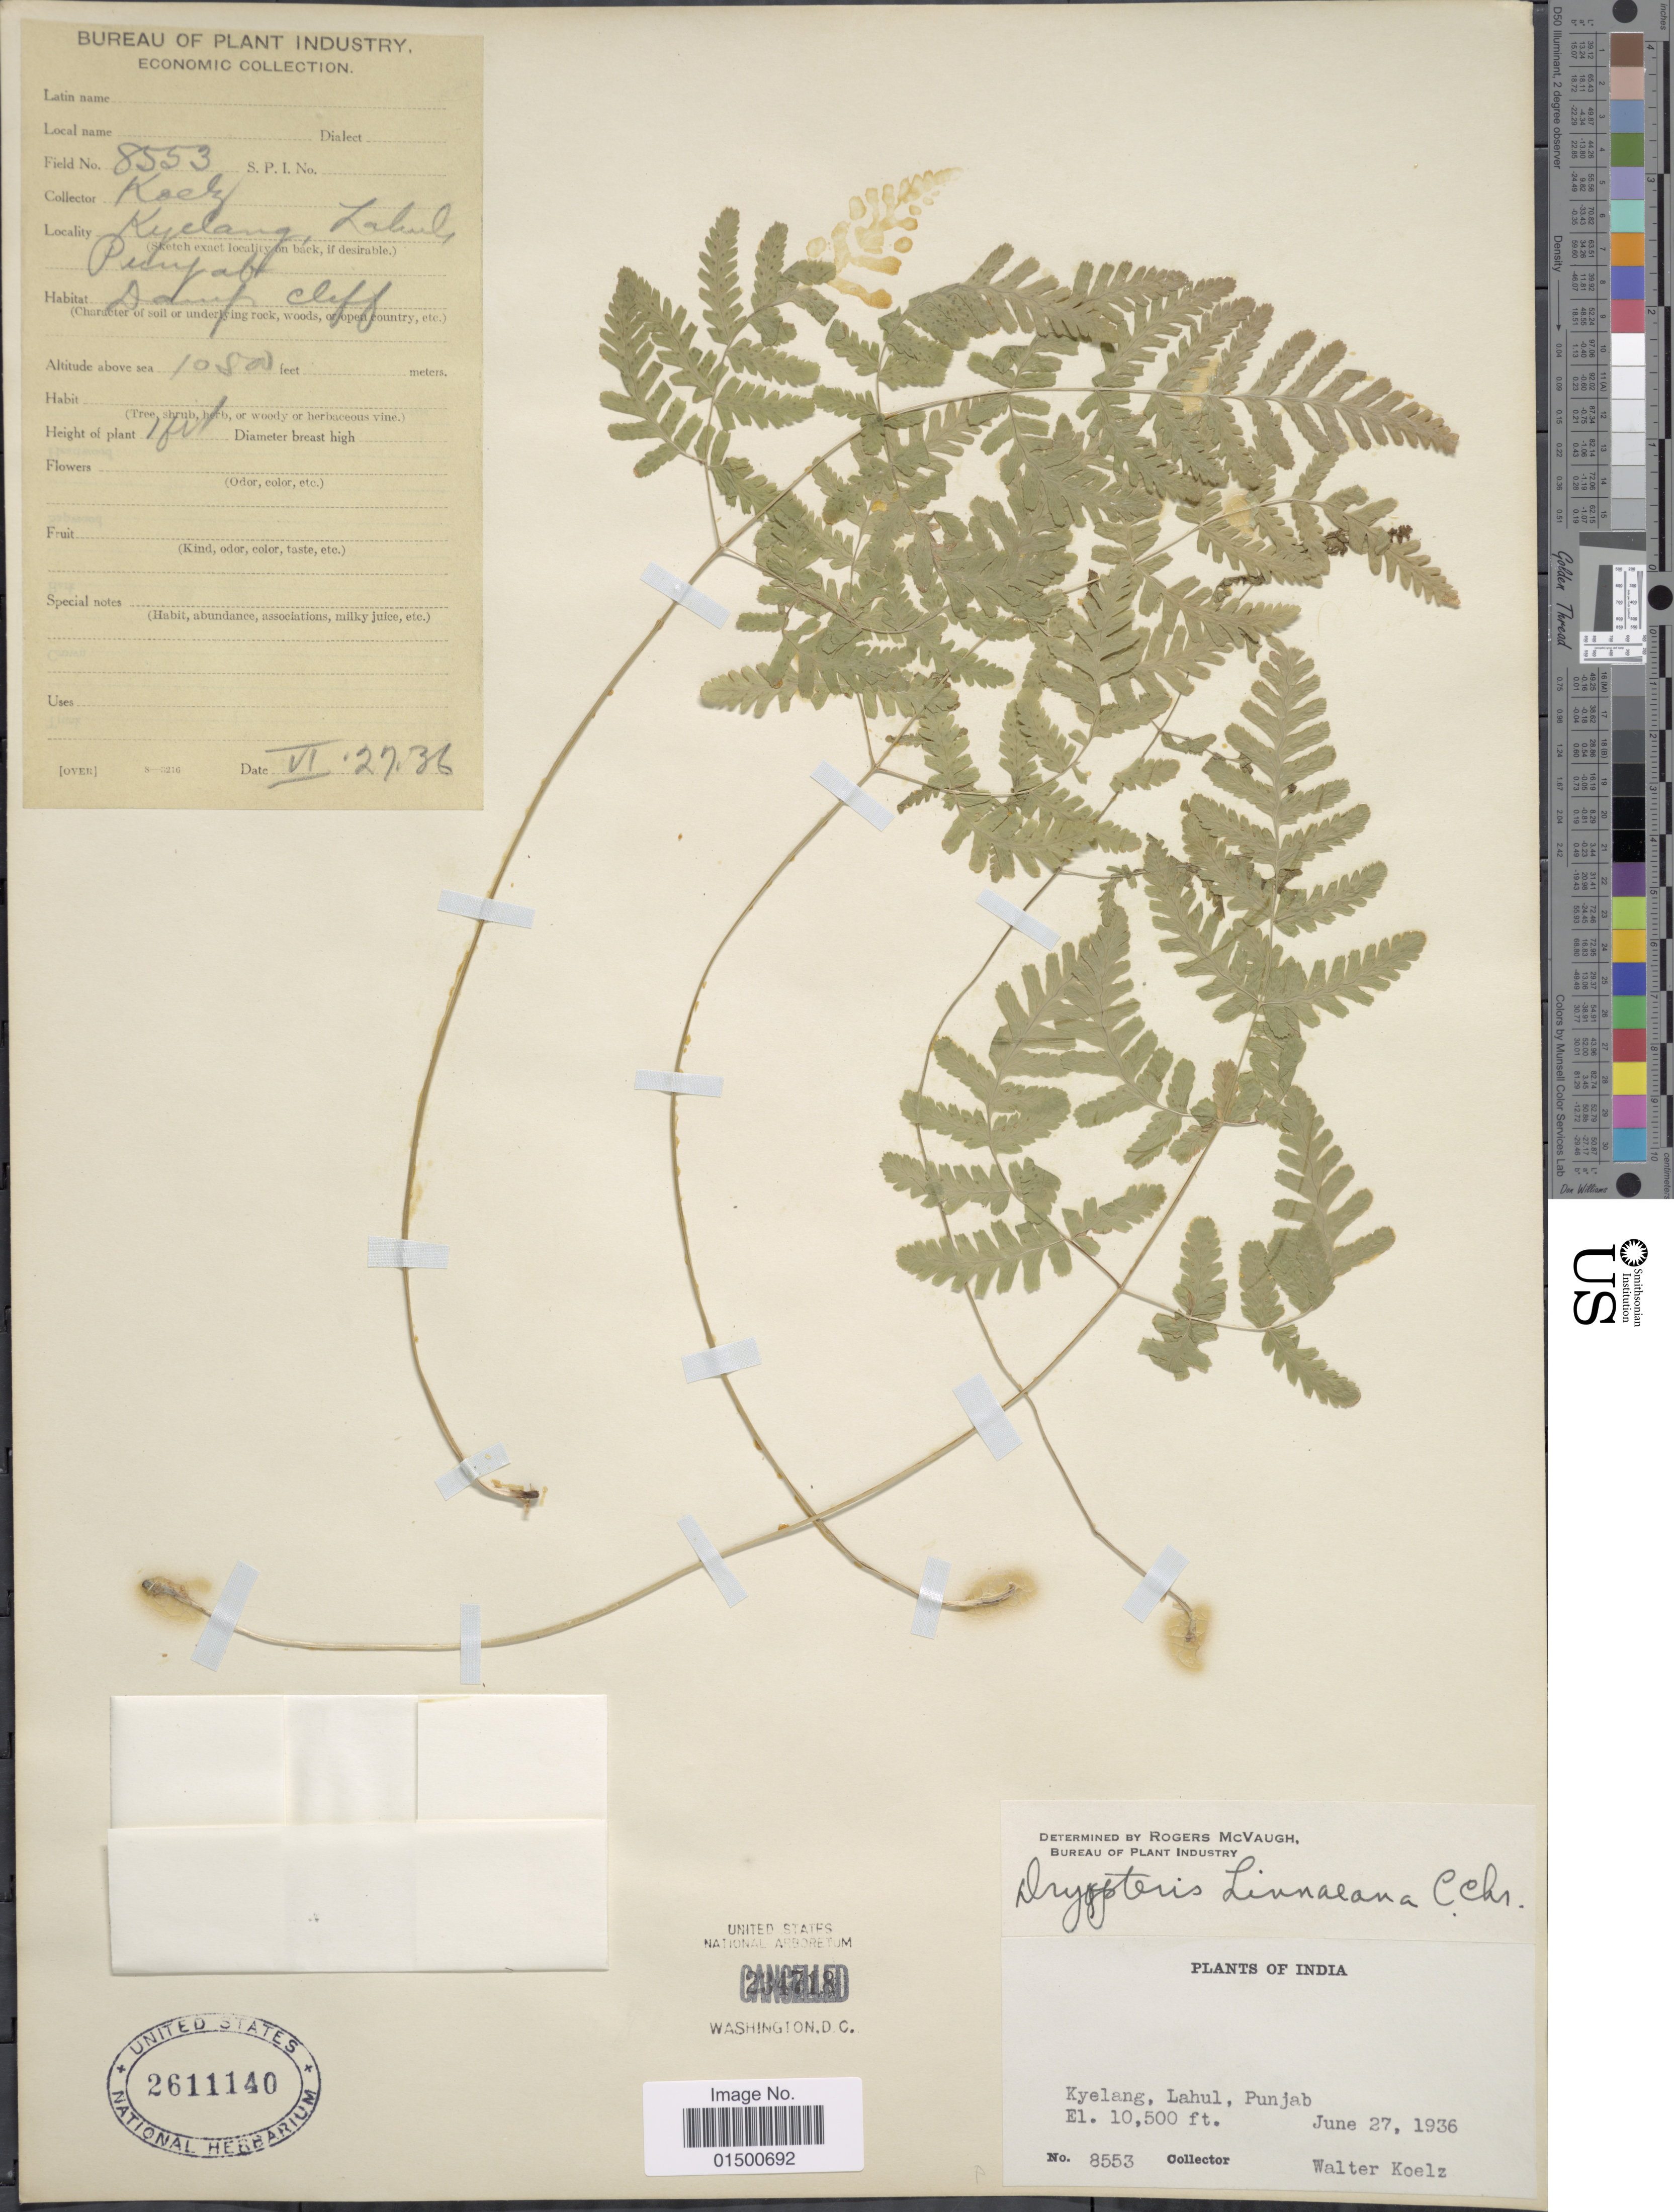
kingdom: Plantae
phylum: Tracheophyta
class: Polypodiopsida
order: Polypodiales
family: Cystopteridaceae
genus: Gymnocarpium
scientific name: Gymnocarpium remotepinnatum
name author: (Hayata) Ching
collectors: W. N. Koelz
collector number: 8553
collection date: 1936-06-27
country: India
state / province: Punjab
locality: Kyelang, Lahul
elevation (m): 3200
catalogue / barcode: US 2611140